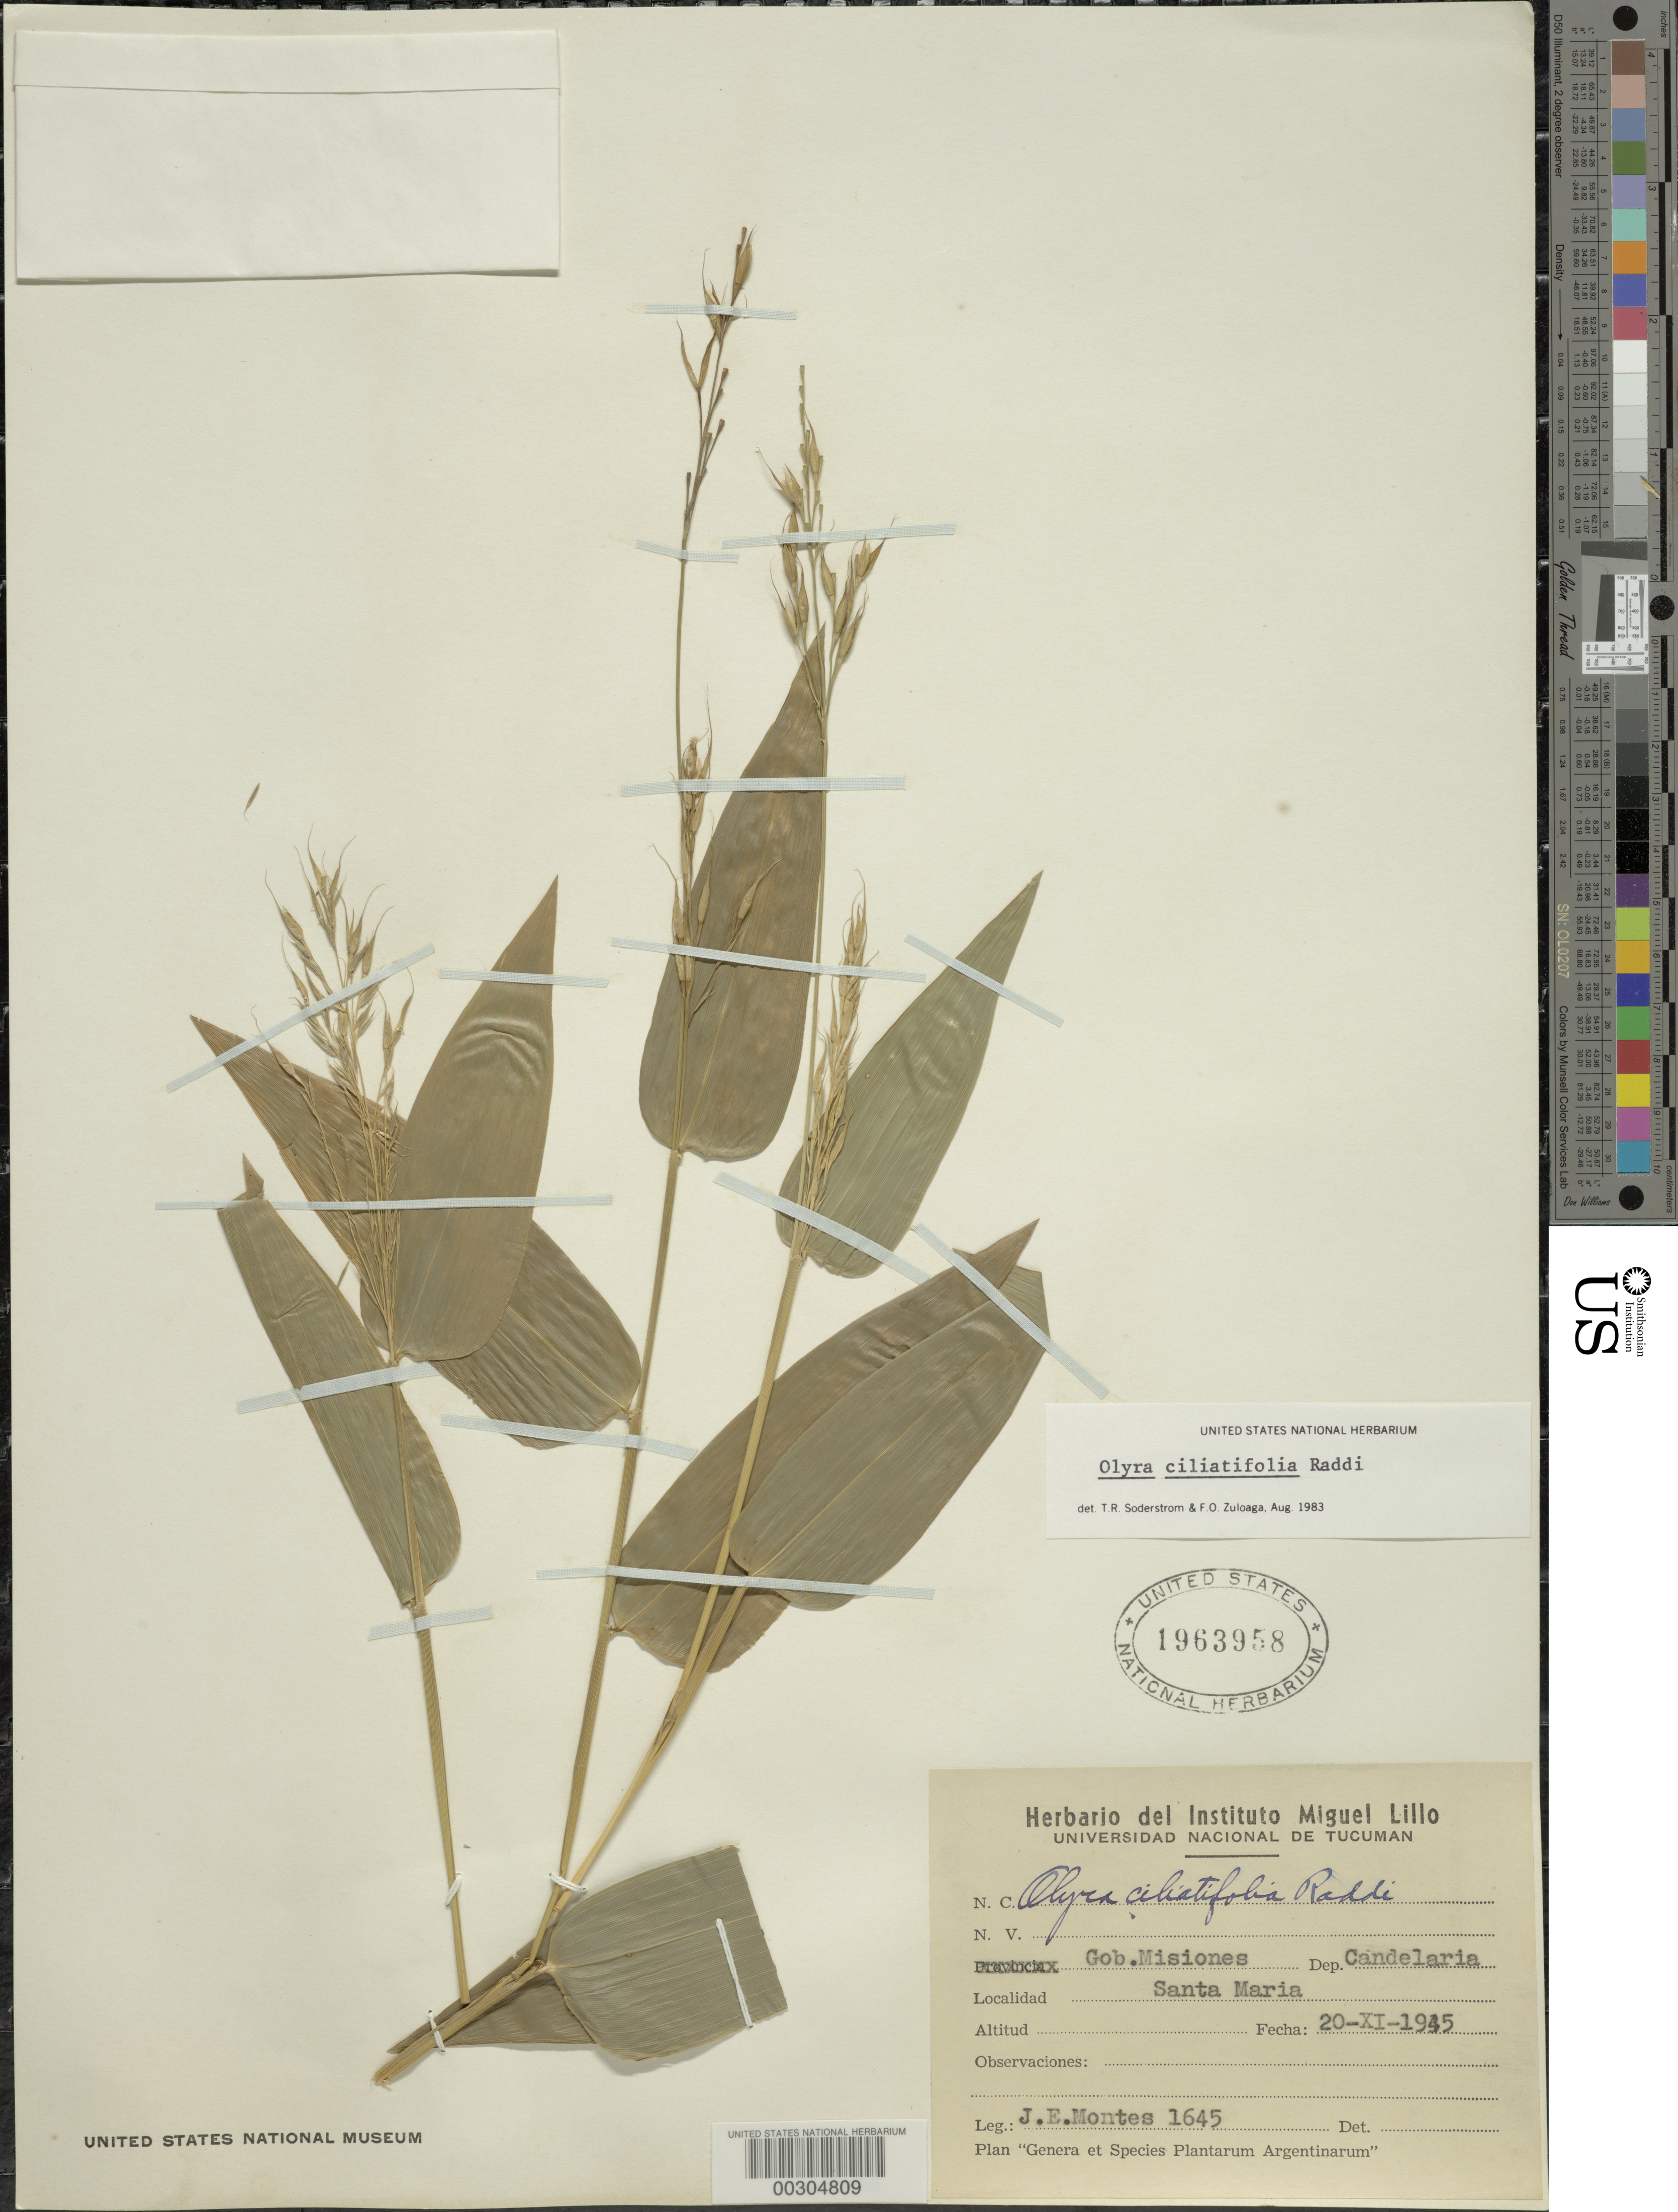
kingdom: Plantae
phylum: Tracheophyta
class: Liliopsida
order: Poales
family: Poaceae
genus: Olyra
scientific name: Olyra ciliatifolia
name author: Raddi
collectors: J. E. Montes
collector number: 1645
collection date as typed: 20 Nov 1945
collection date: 1945-11-20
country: Argentina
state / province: Misiones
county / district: Candelaria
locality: Santa Maria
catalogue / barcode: US 1963958